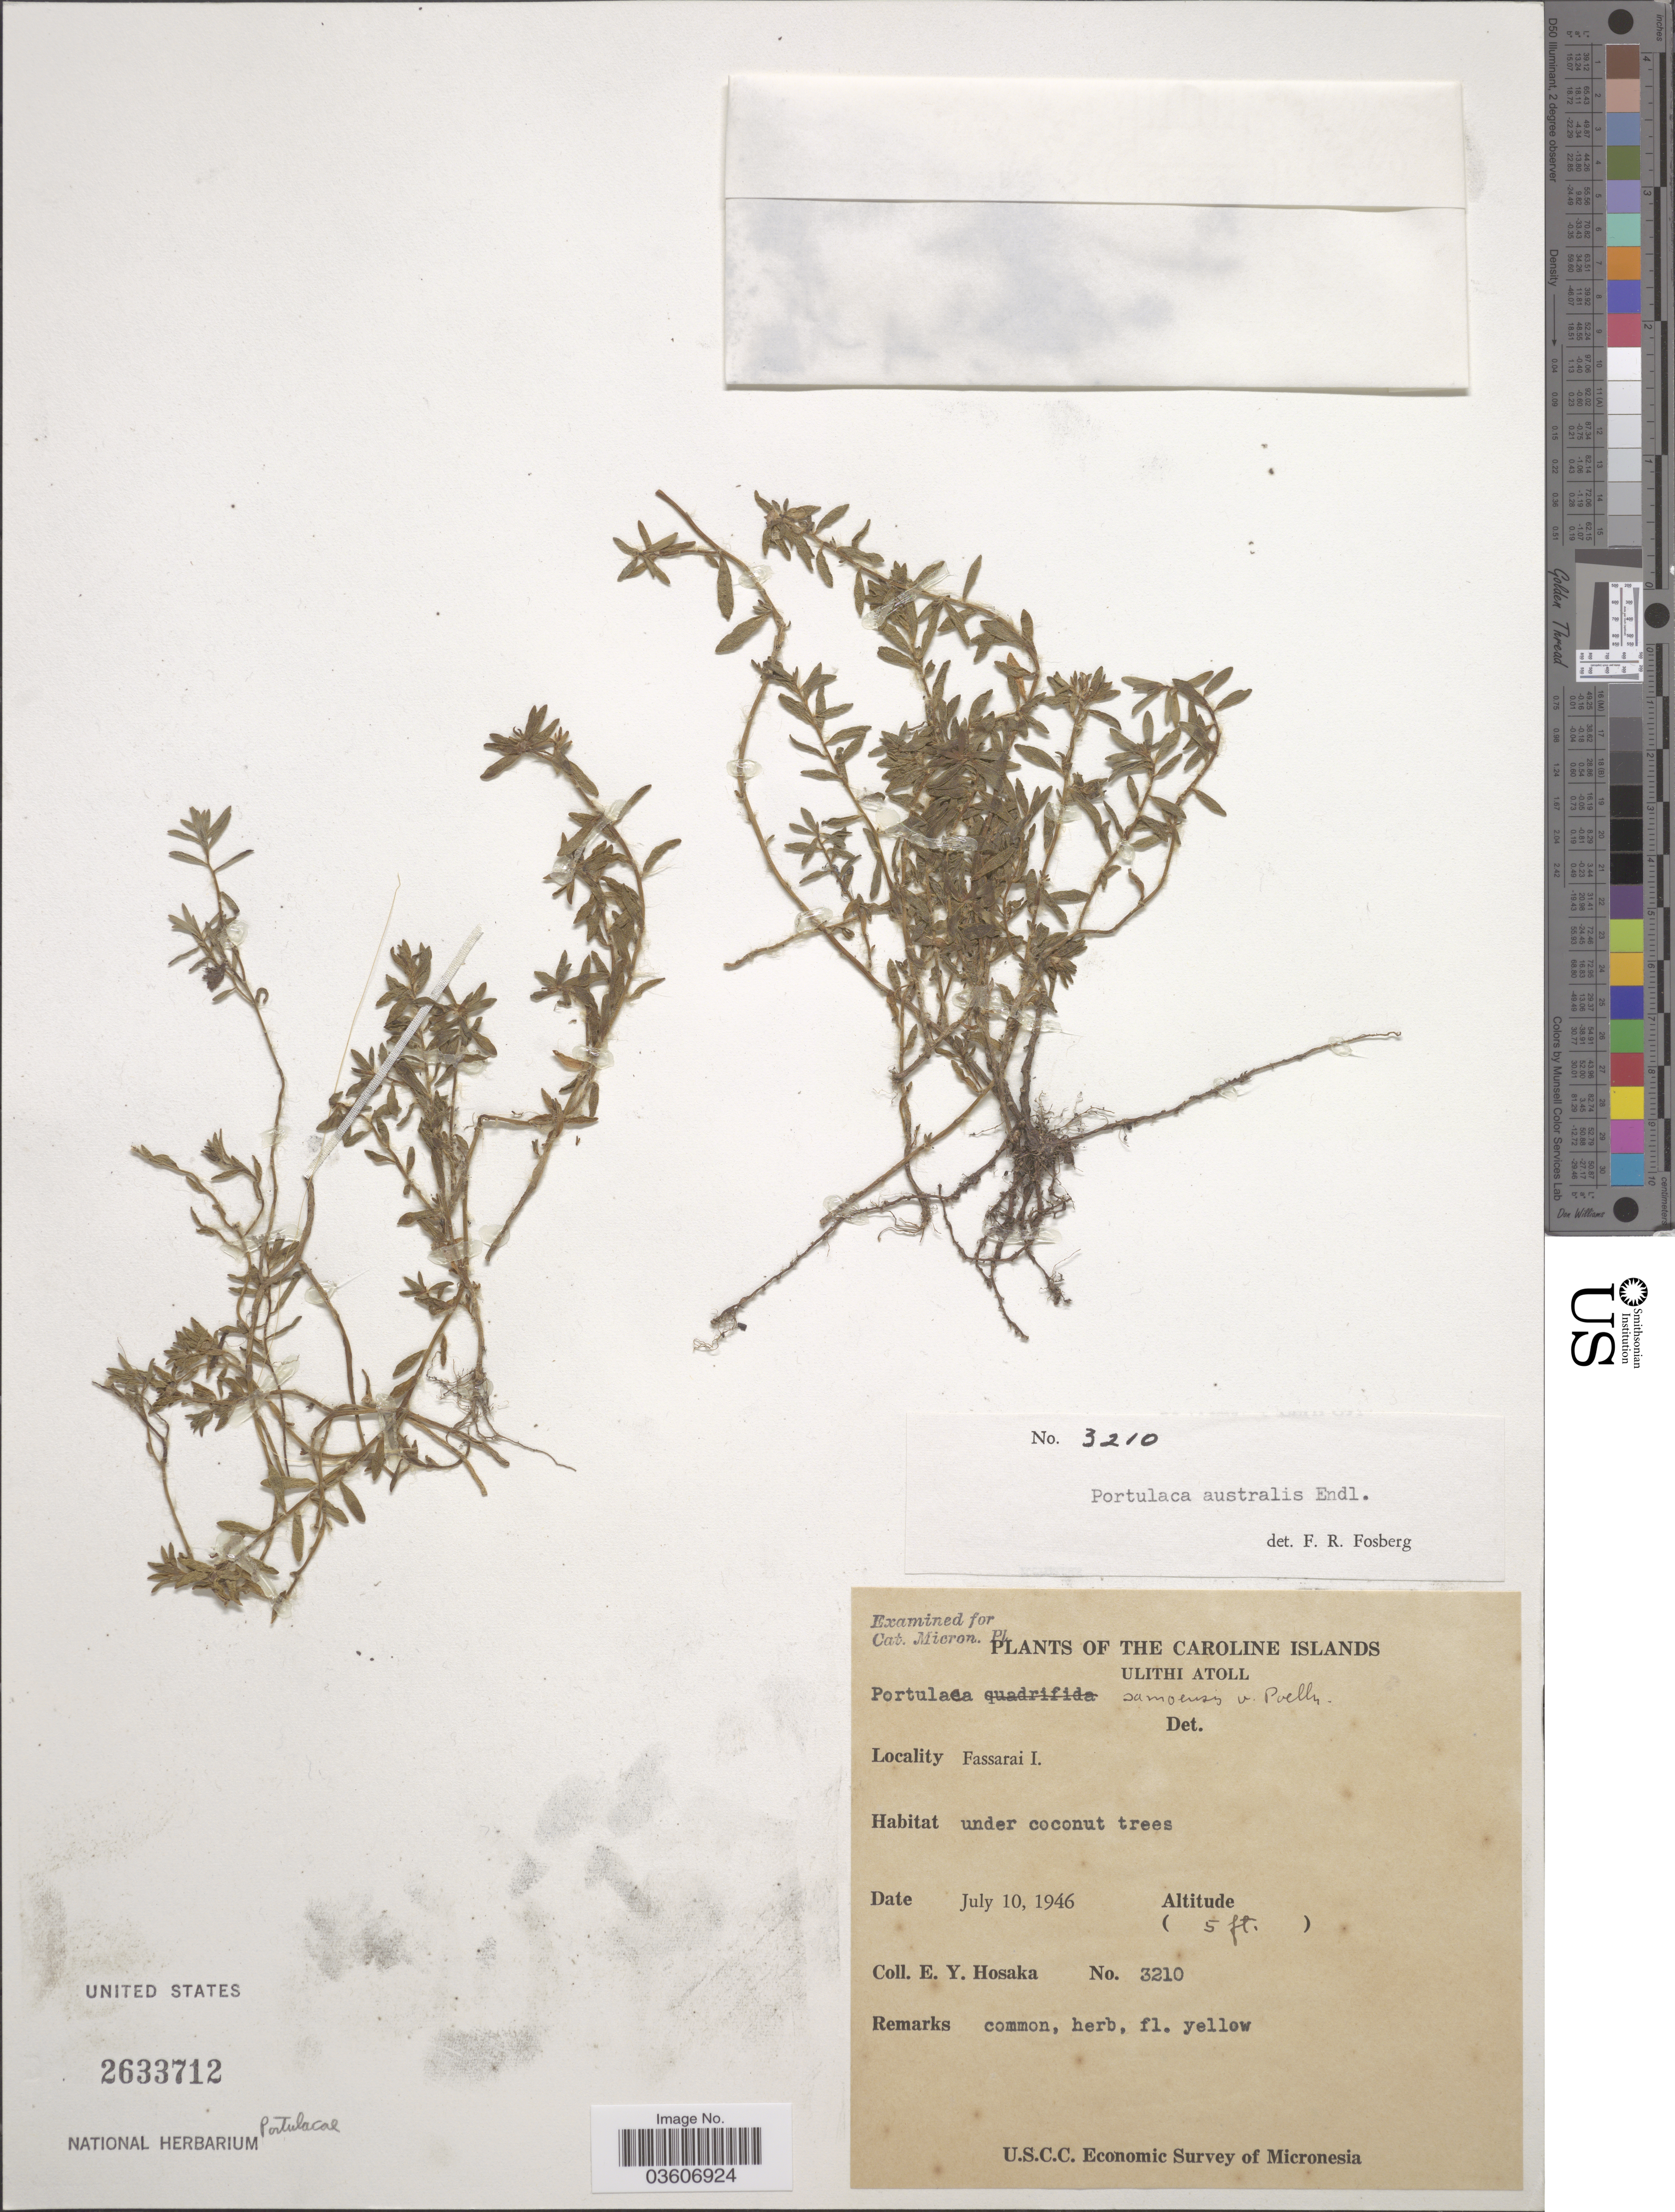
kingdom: Plantae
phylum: Tracheophyta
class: Magnoliopsida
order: Caryophyllales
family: Portulacaceae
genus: Portulaca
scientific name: Portulaca australis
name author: Endl.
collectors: E. Y. Hosaka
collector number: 3210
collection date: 1946-07-10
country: Micronesia, Federated States of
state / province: Yap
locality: The Caroline Islands. Ulithi Atoll. Fassarai I.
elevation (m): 2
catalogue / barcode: US 2633712